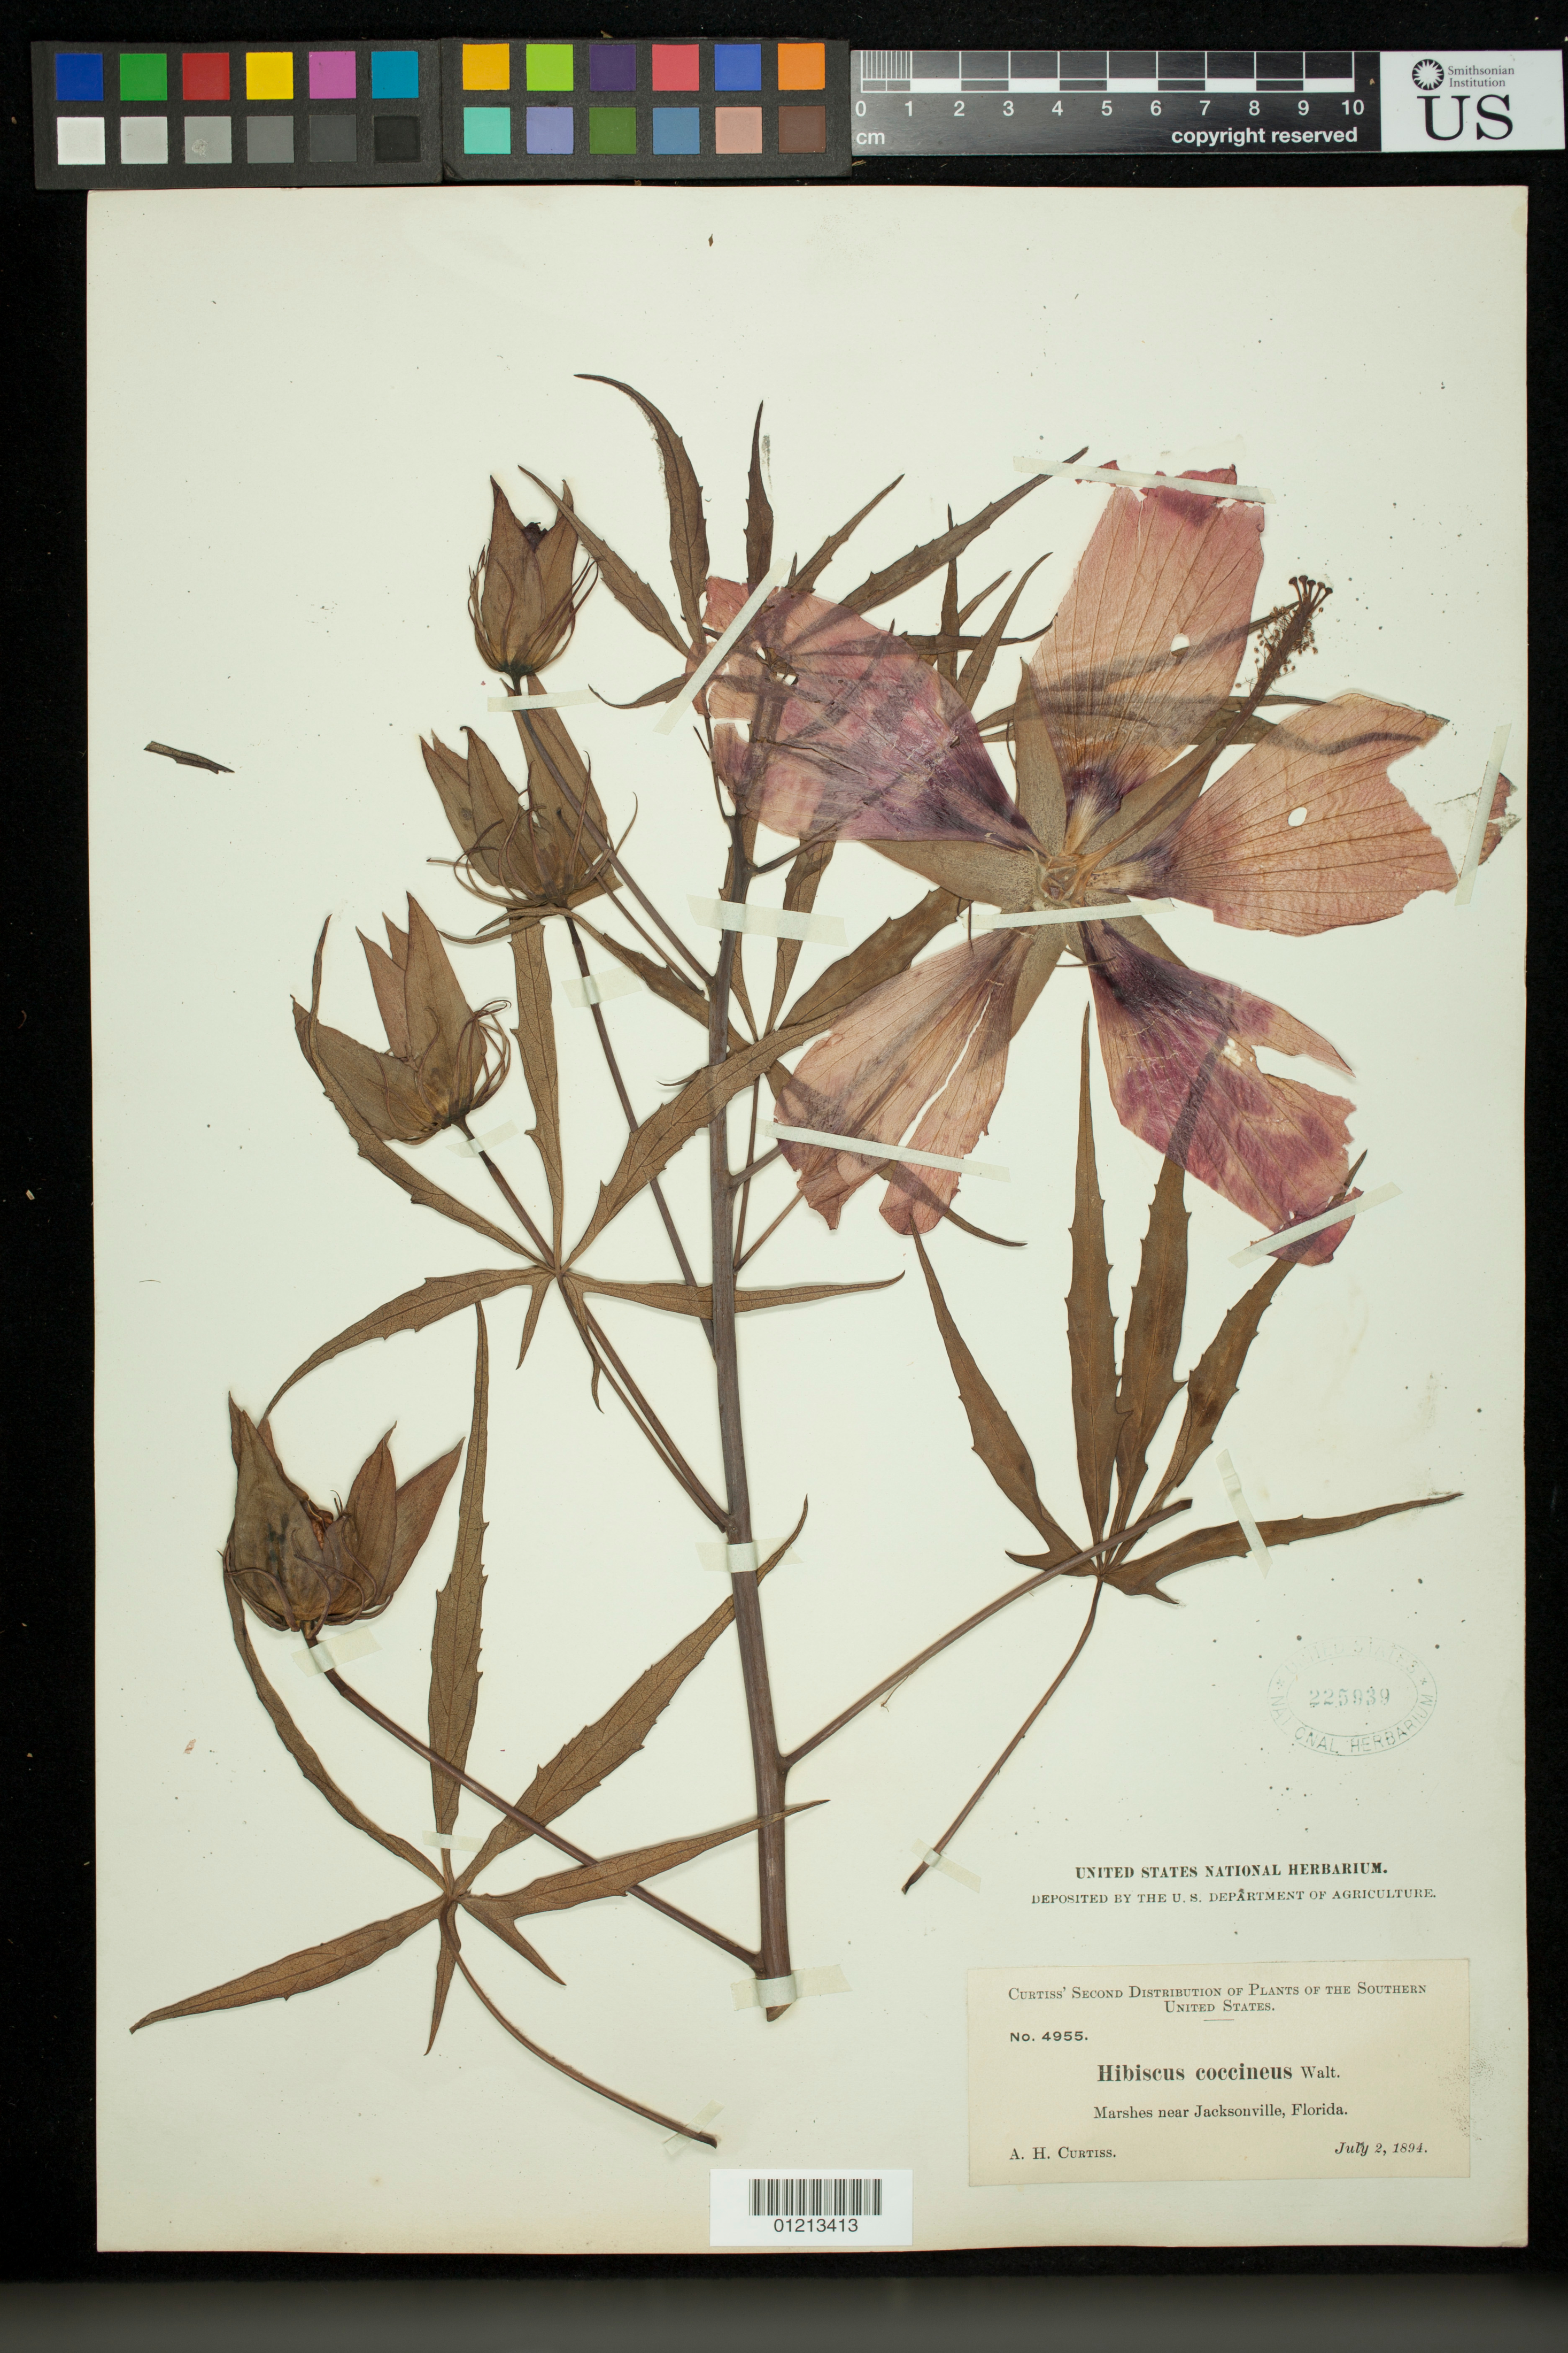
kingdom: Plantae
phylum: Tracheophyta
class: Magnoliopsida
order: Malvales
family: Malvaceae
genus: Hibiscus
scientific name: Hibiscus coccineus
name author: Walter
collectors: A. H. Curtiss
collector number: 4955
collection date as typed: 02 Jul 1894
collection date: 1894-07-02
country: United States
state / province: Florida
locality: Marshes near Jacksonville.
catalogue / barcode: US 225939